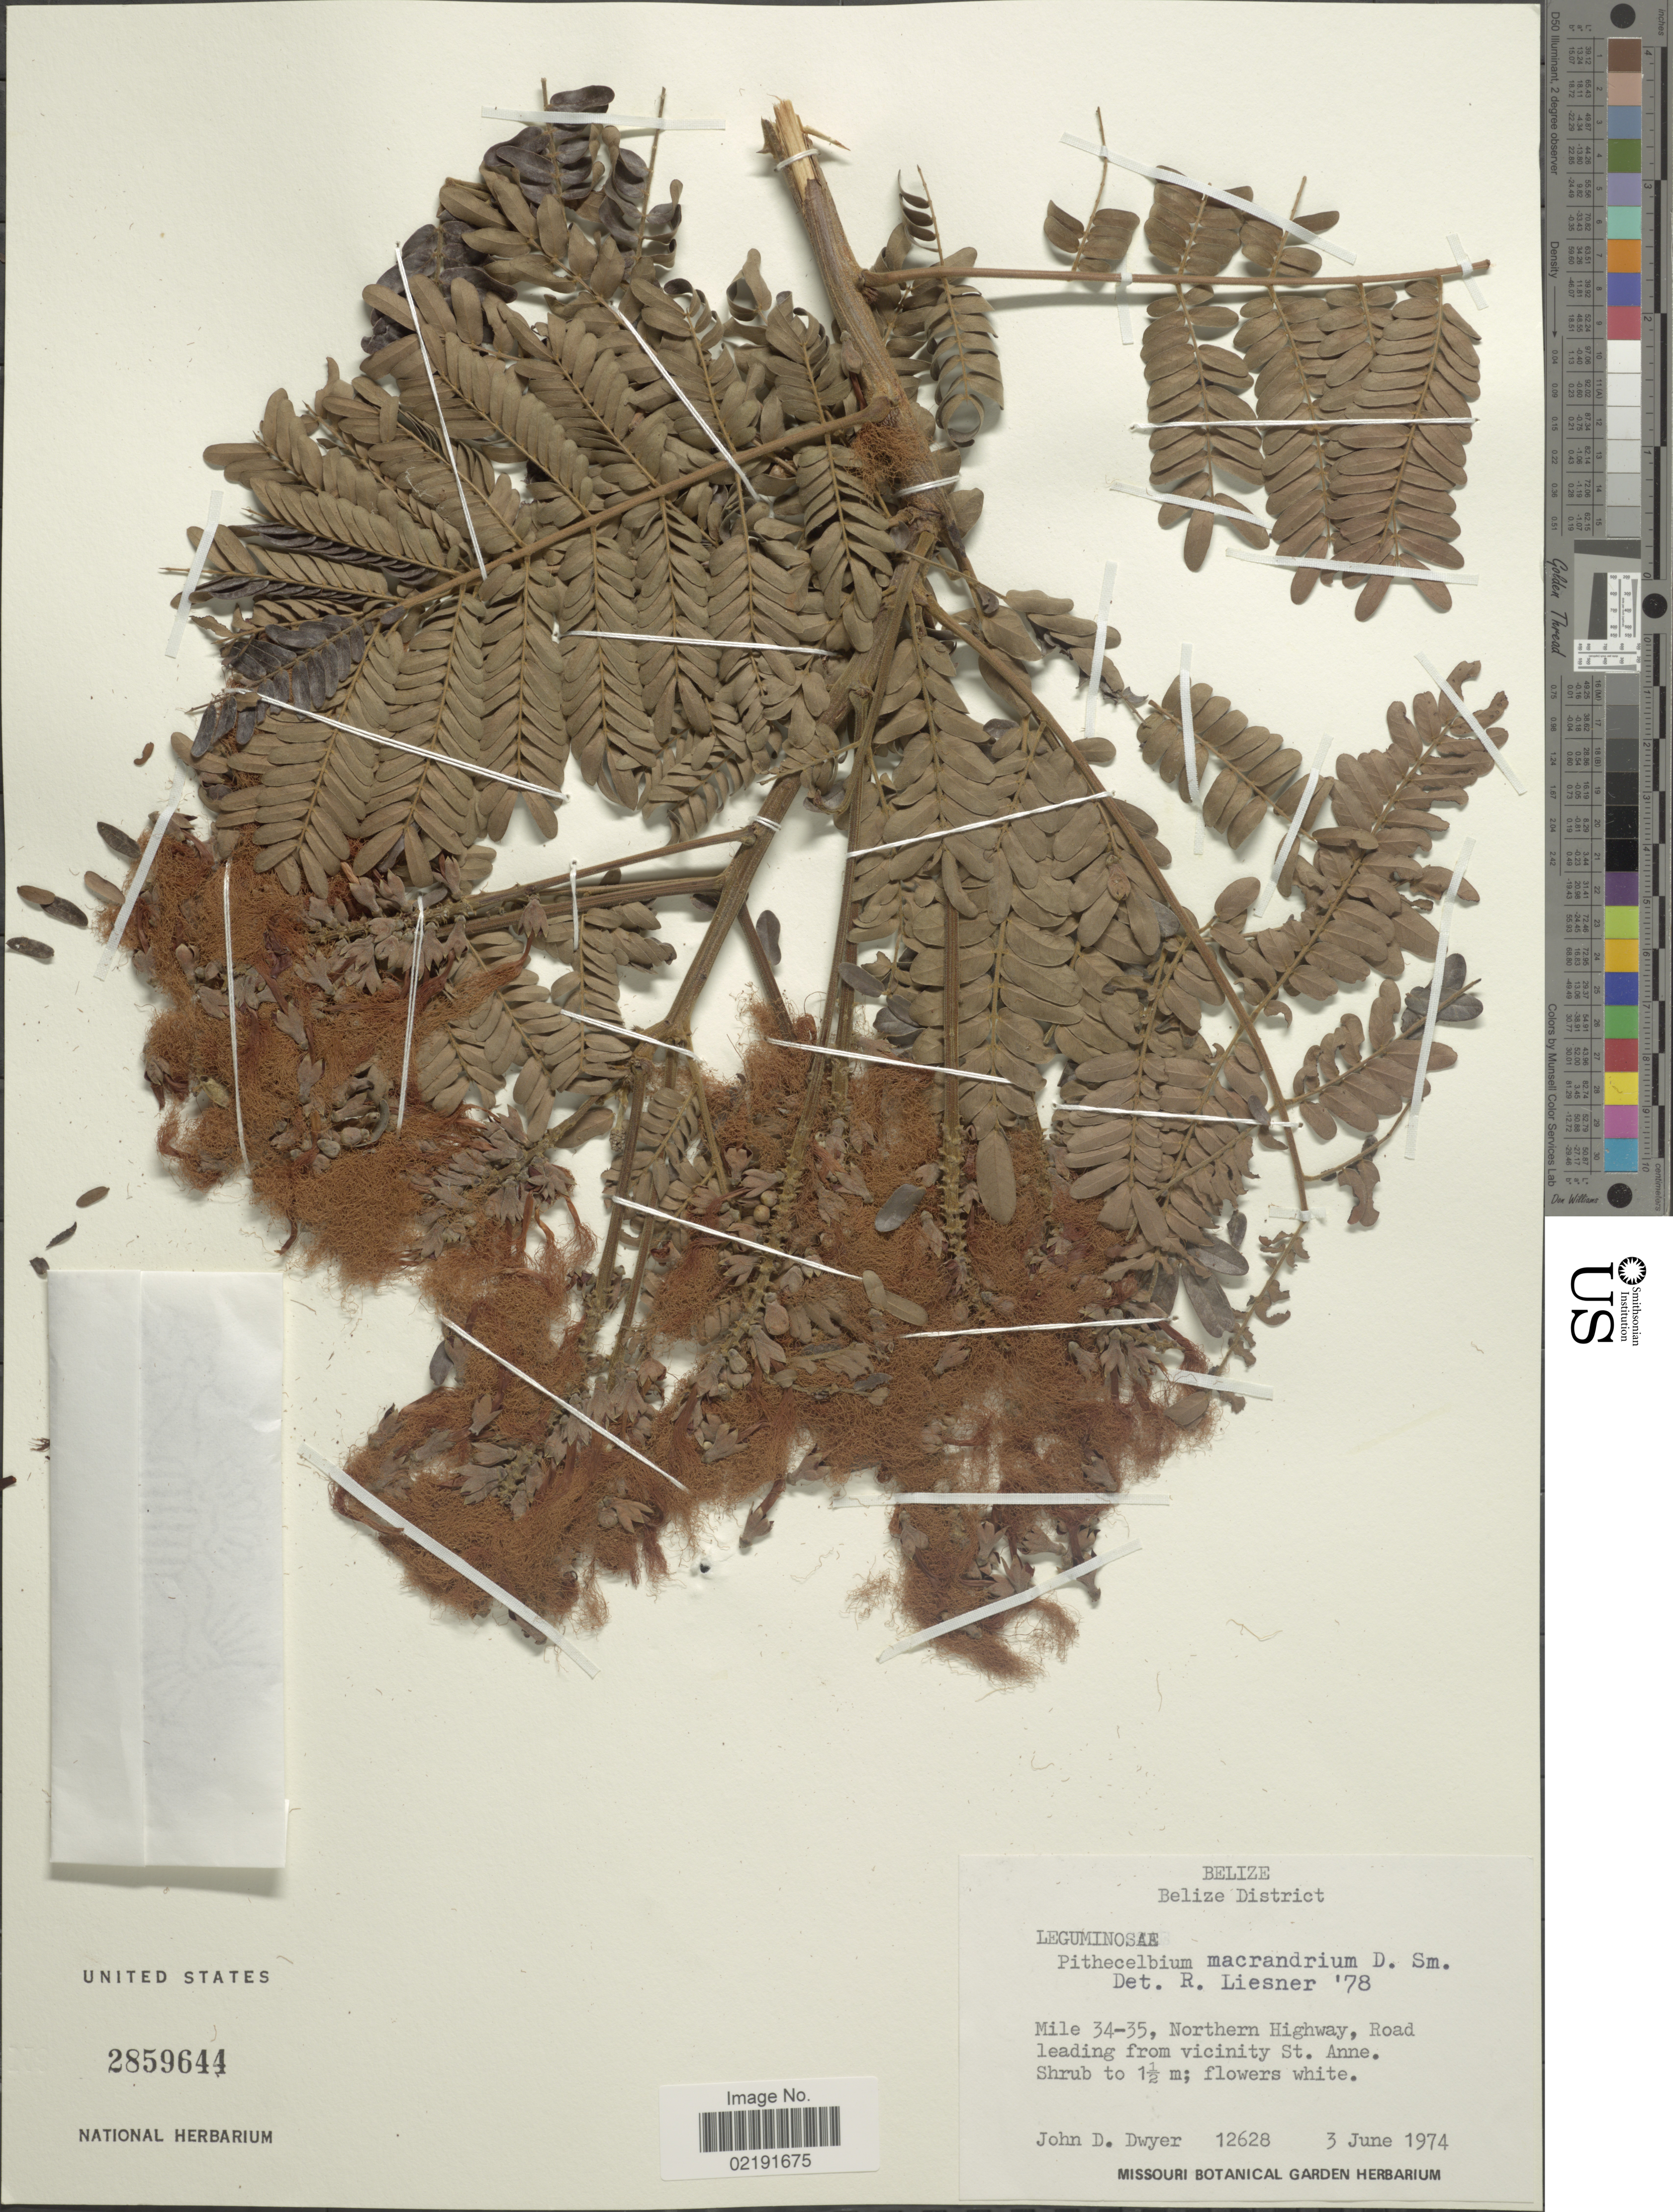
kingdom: Plantae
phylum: Tracheophyta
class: Magnoliopsida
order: Fabales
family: Fabaceae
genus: Pithecellobium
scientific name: Pithecellobium macrandrium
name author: Donn. Sm.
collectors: J. D. Dwyer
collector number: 12628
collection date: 1974-06-03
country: Belize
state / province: Belize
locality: Belize District. Mile 34-35, Northern Highway, Road leading from vicinity St. Anne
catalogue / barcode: US 2859644